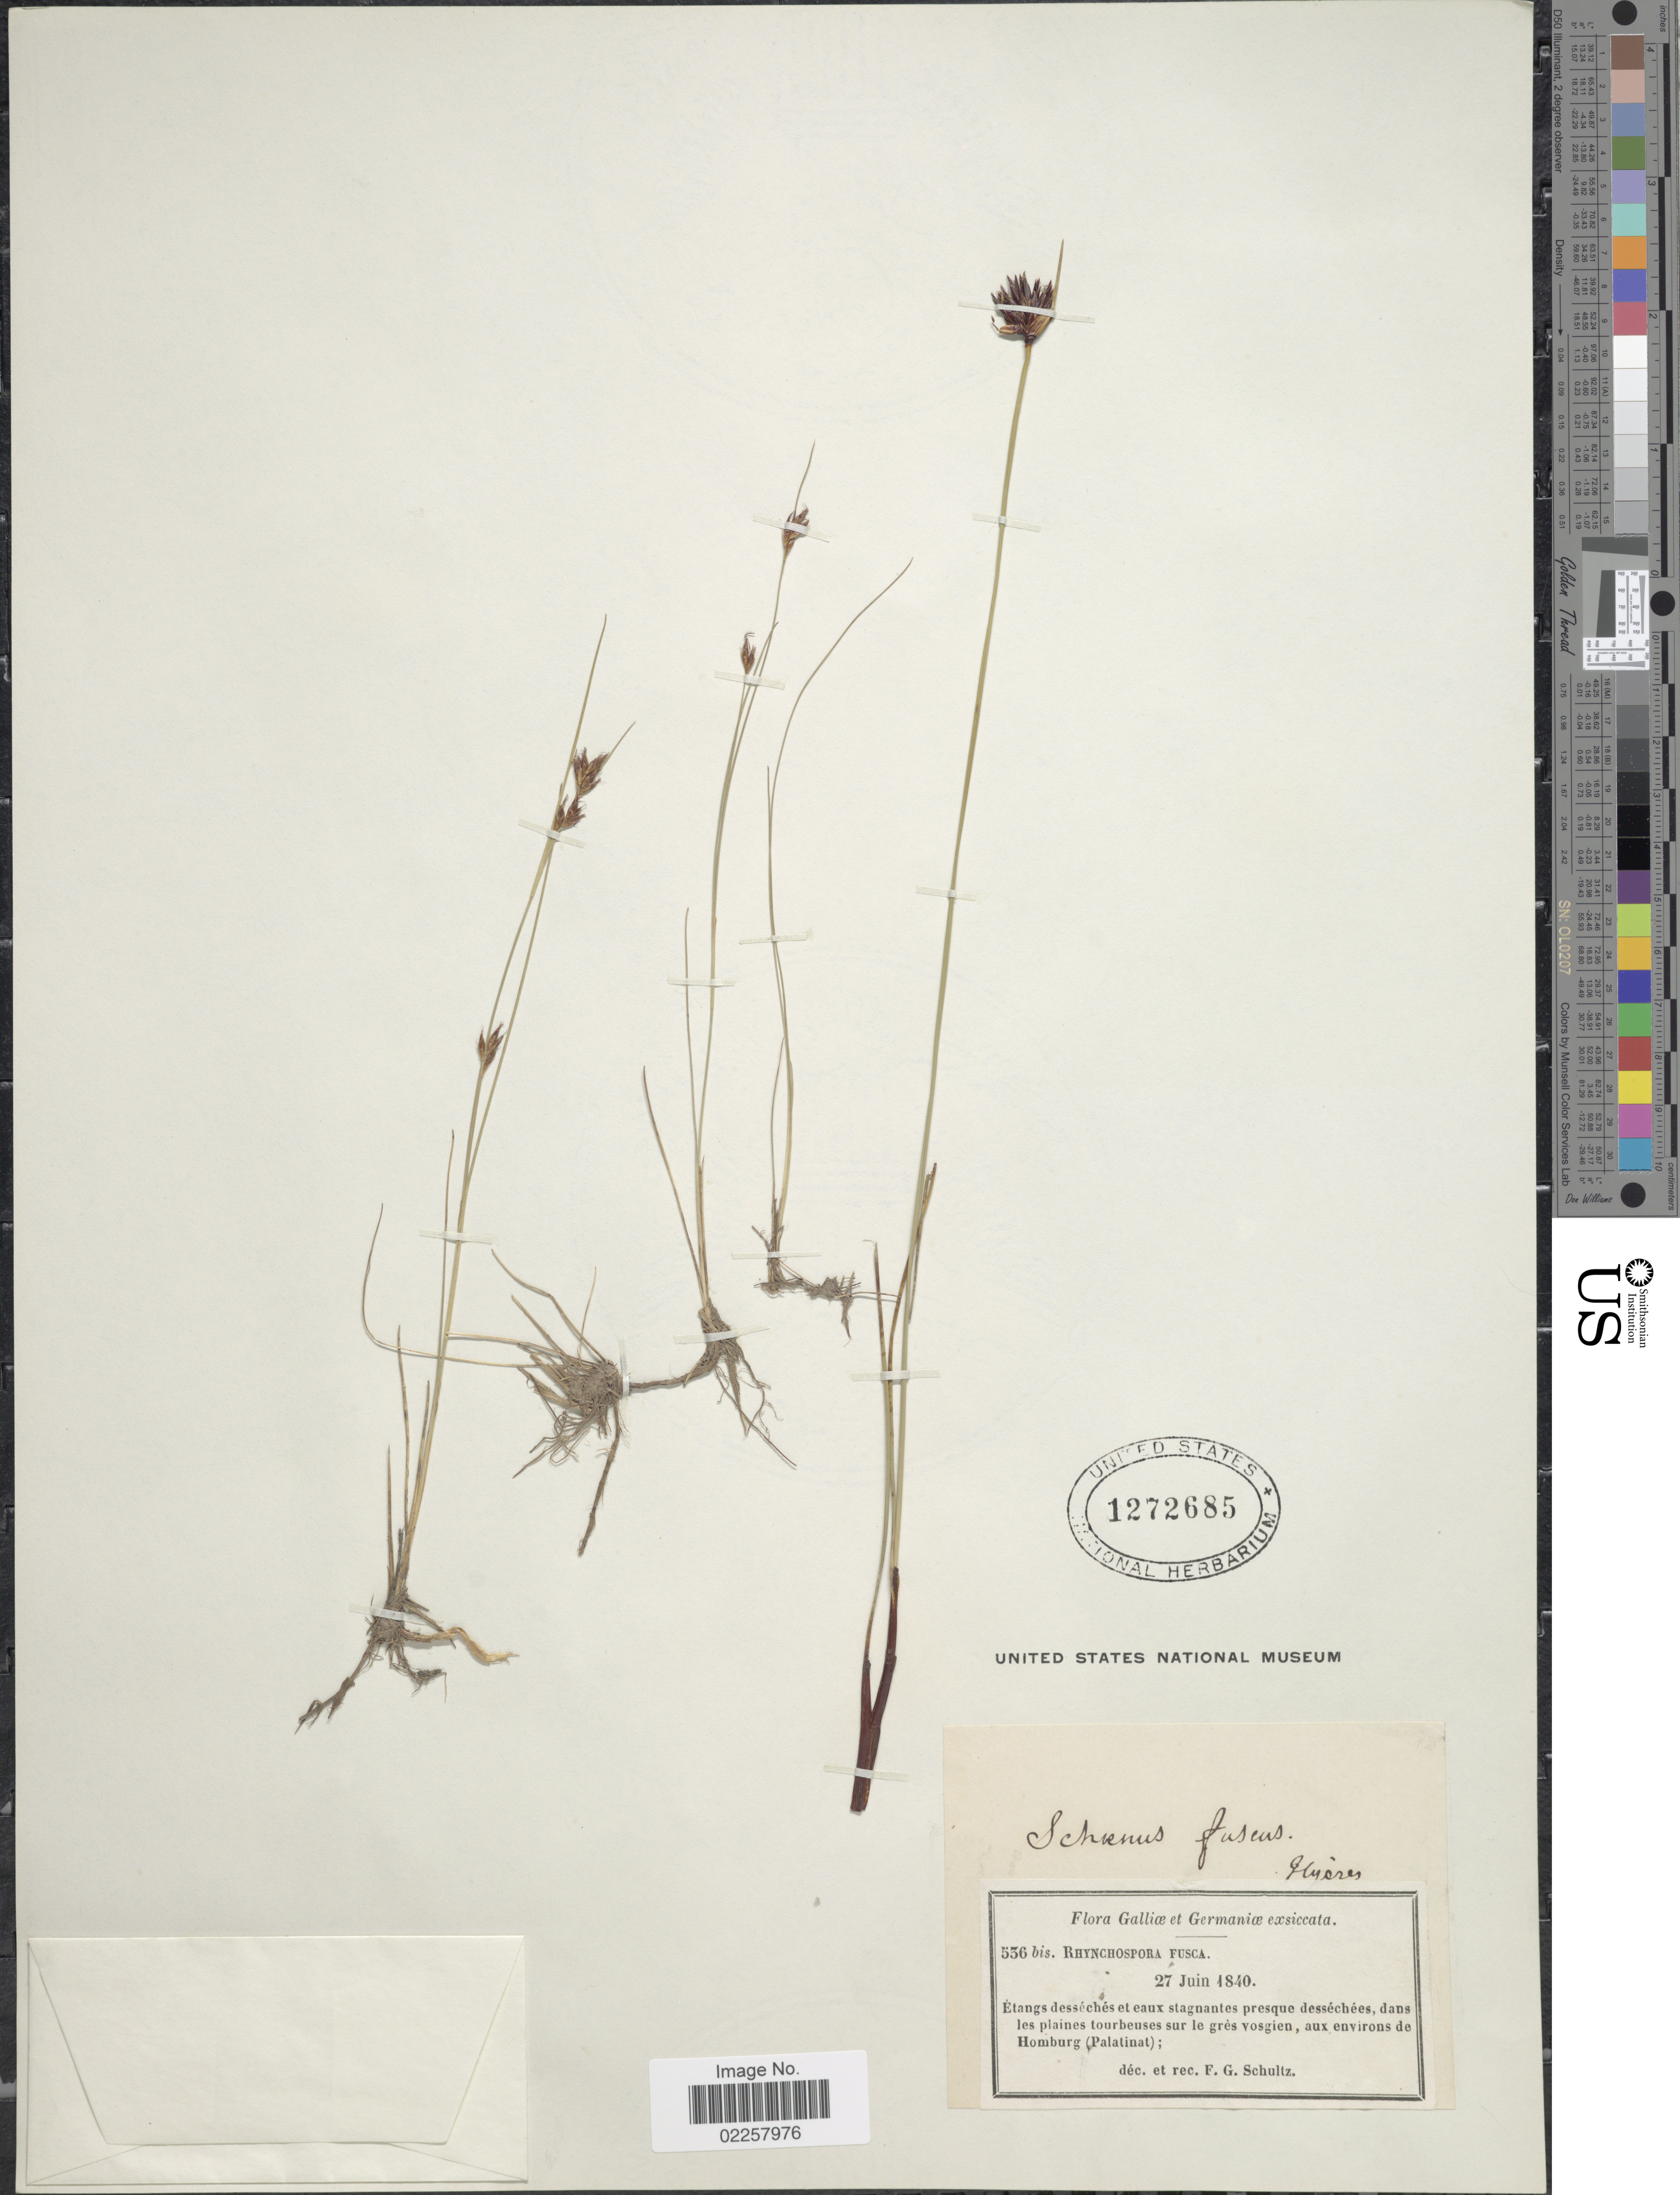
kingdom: Plantae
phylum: Tracheophyta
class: Liliopsida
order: Poales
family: Cyperaceae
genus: Rhynchospora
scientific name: Rhynchospora fusca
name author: (L.) W.T. Aiton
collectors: F. Schultz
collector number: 556 bis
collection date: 1840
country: Germany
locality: Galliae et Germaniae, Etangs desseches et eaux stagnantes presque dessechees, dans les plaines tourbeuses sur le gres vosgien, aux environs de Homburg (palatinat)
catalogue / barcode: US 1272685